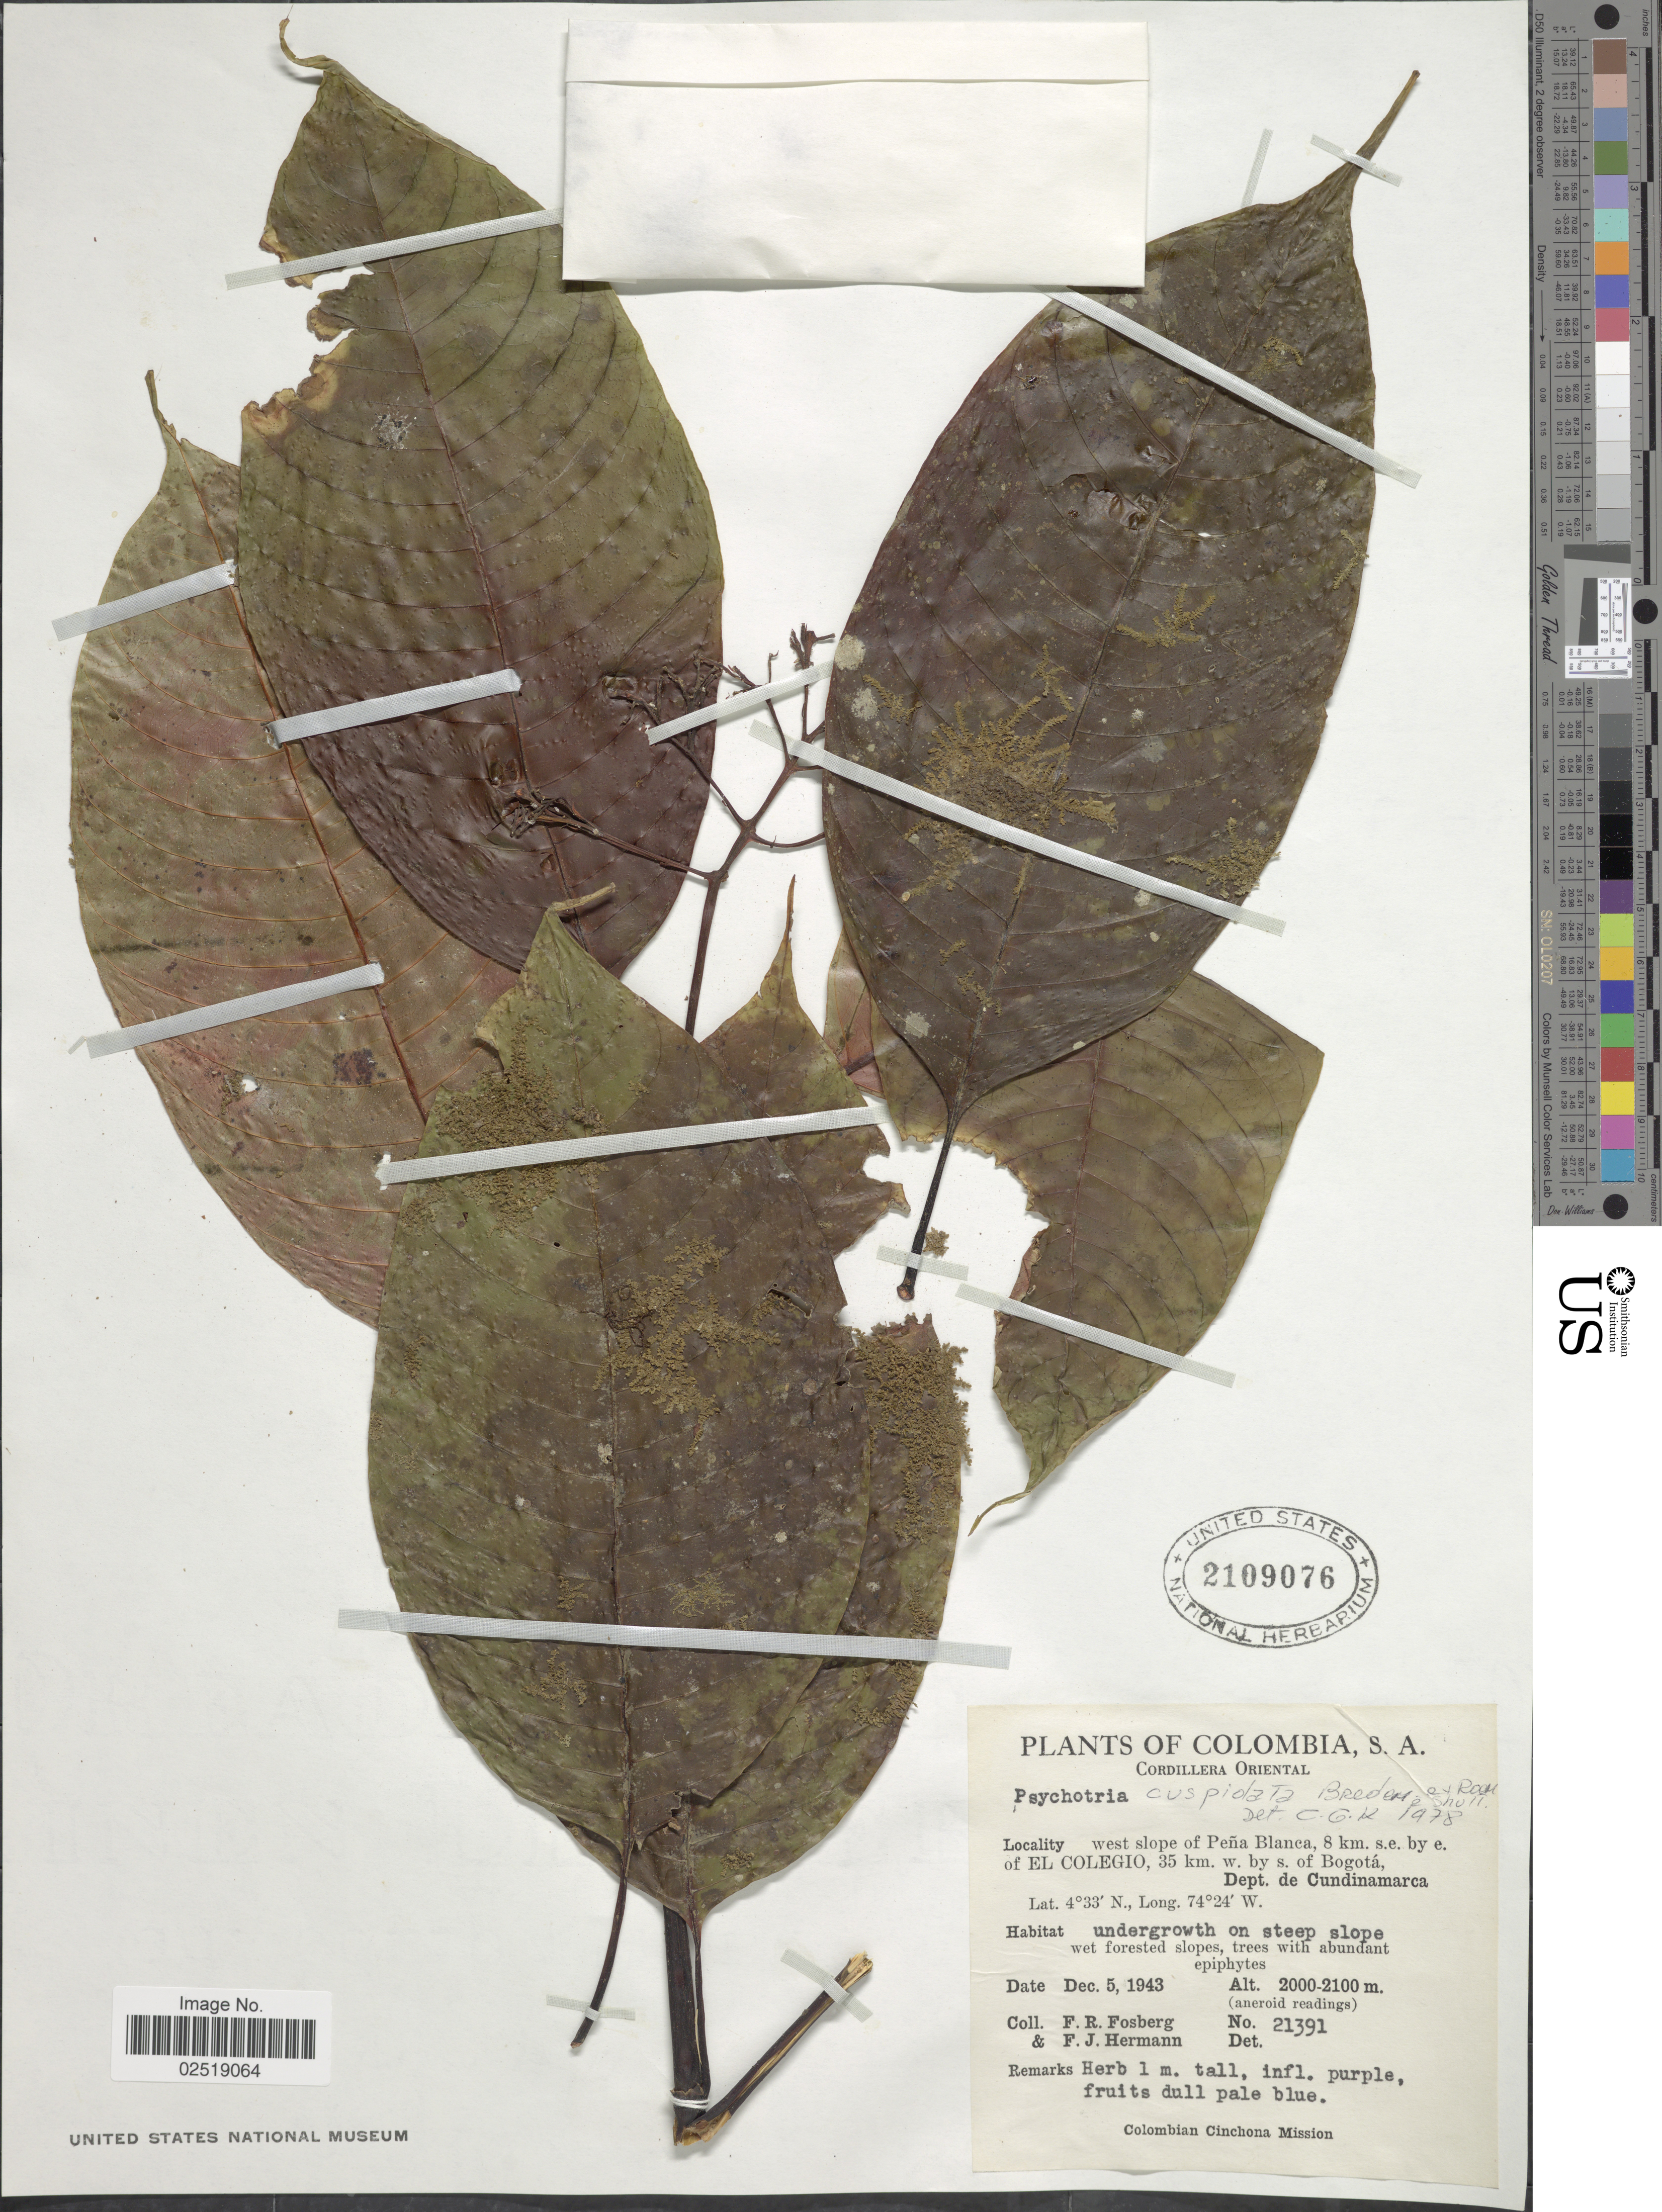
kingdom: Plantae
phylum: Tracheophyta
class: Magnoliopsida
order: Gentianales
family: Rubiaceae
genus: Psychotria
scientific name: Psychotria cuspidata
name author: Bredem. ex Schult.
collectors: F. R. Fosberg & F. J. Hermann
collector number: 21391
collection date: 1943-12-05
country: Colombia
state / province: Cundinamarca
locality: Cordillera Oriental. West slope of Pena Blanca, 8 km. s.e. by e. of El Colegio, 35 km. w. by s. of Bogota, Dept. de Cundinamarca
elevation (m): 2000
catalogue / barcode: US 2109076